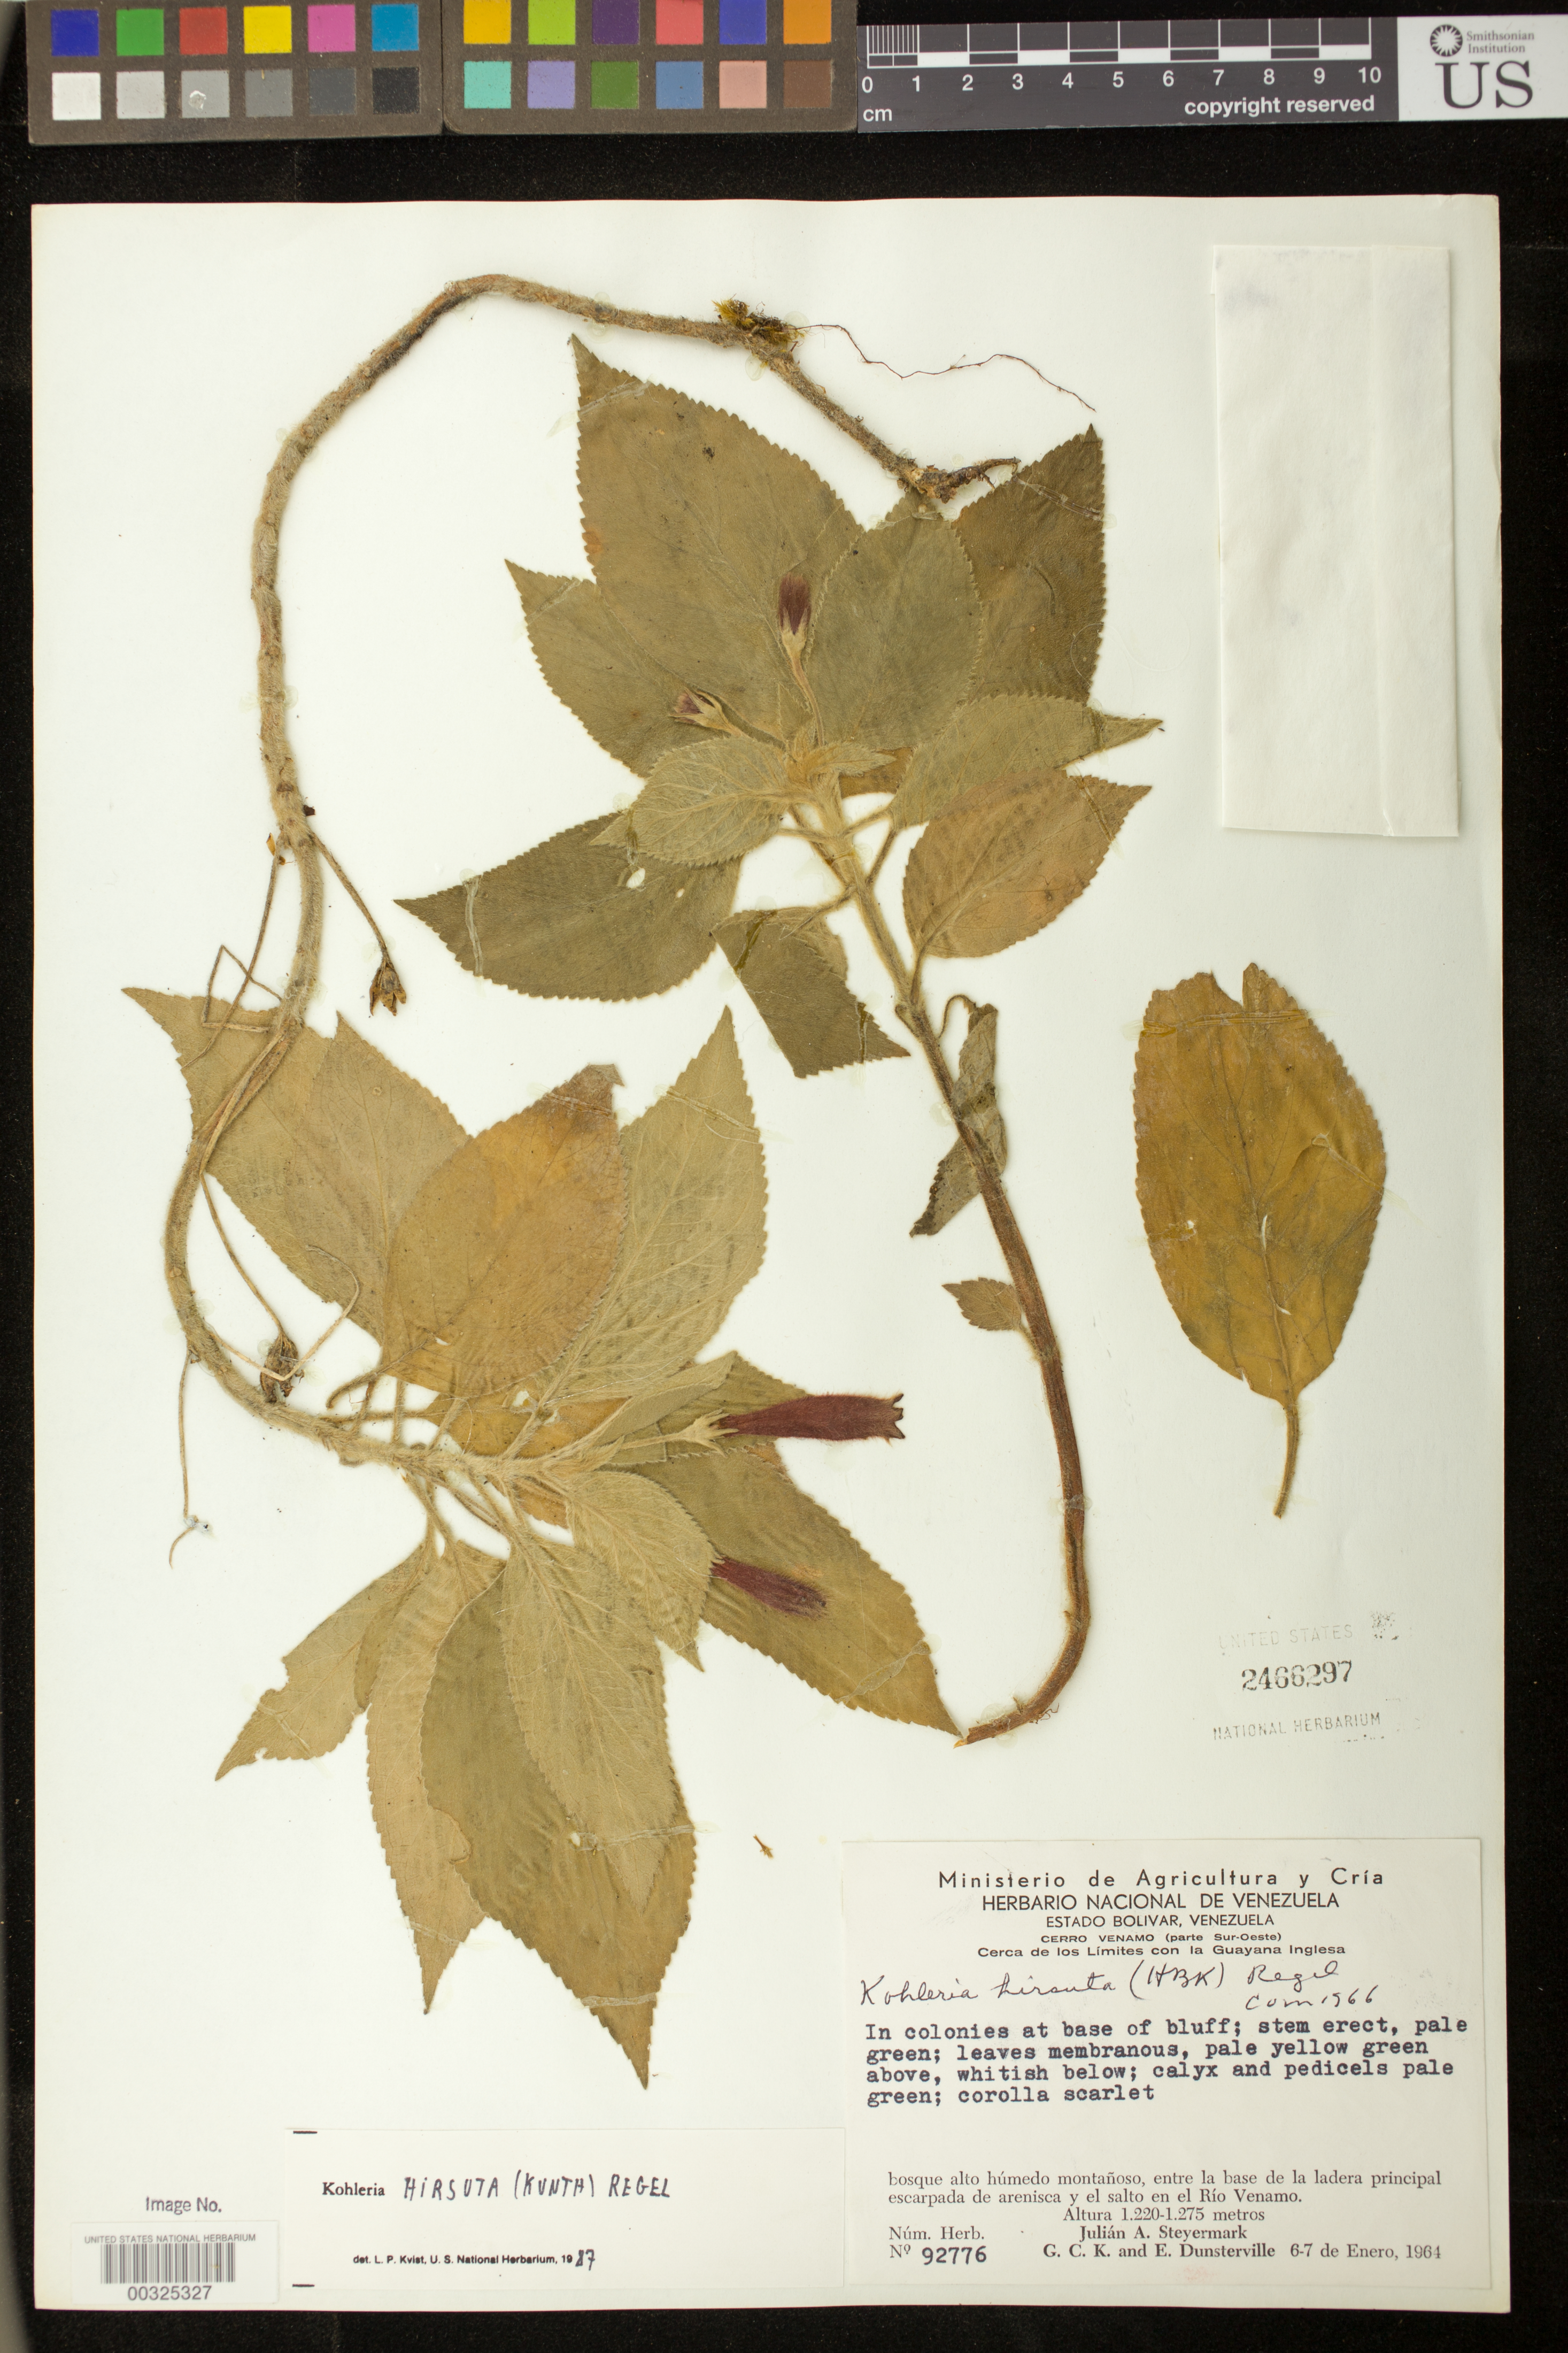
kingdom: Plantae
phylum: Tracheophyta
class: Magnoliopsida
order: Lamiales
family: Gesneriaceae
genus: Kohleria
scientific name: Kohleria hirsuta var. hirsuta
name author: (Kunth) Regel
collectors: J. Steyermark, G. C. K. Dunsterville & E. Dunsterville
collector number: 92776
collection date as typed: Jan 1964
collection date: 1964-01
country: Venezuela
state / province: Bolívar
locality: Cerro Venamo (SW part) near border with Guyana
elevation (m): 1220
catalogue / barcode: US 2466297